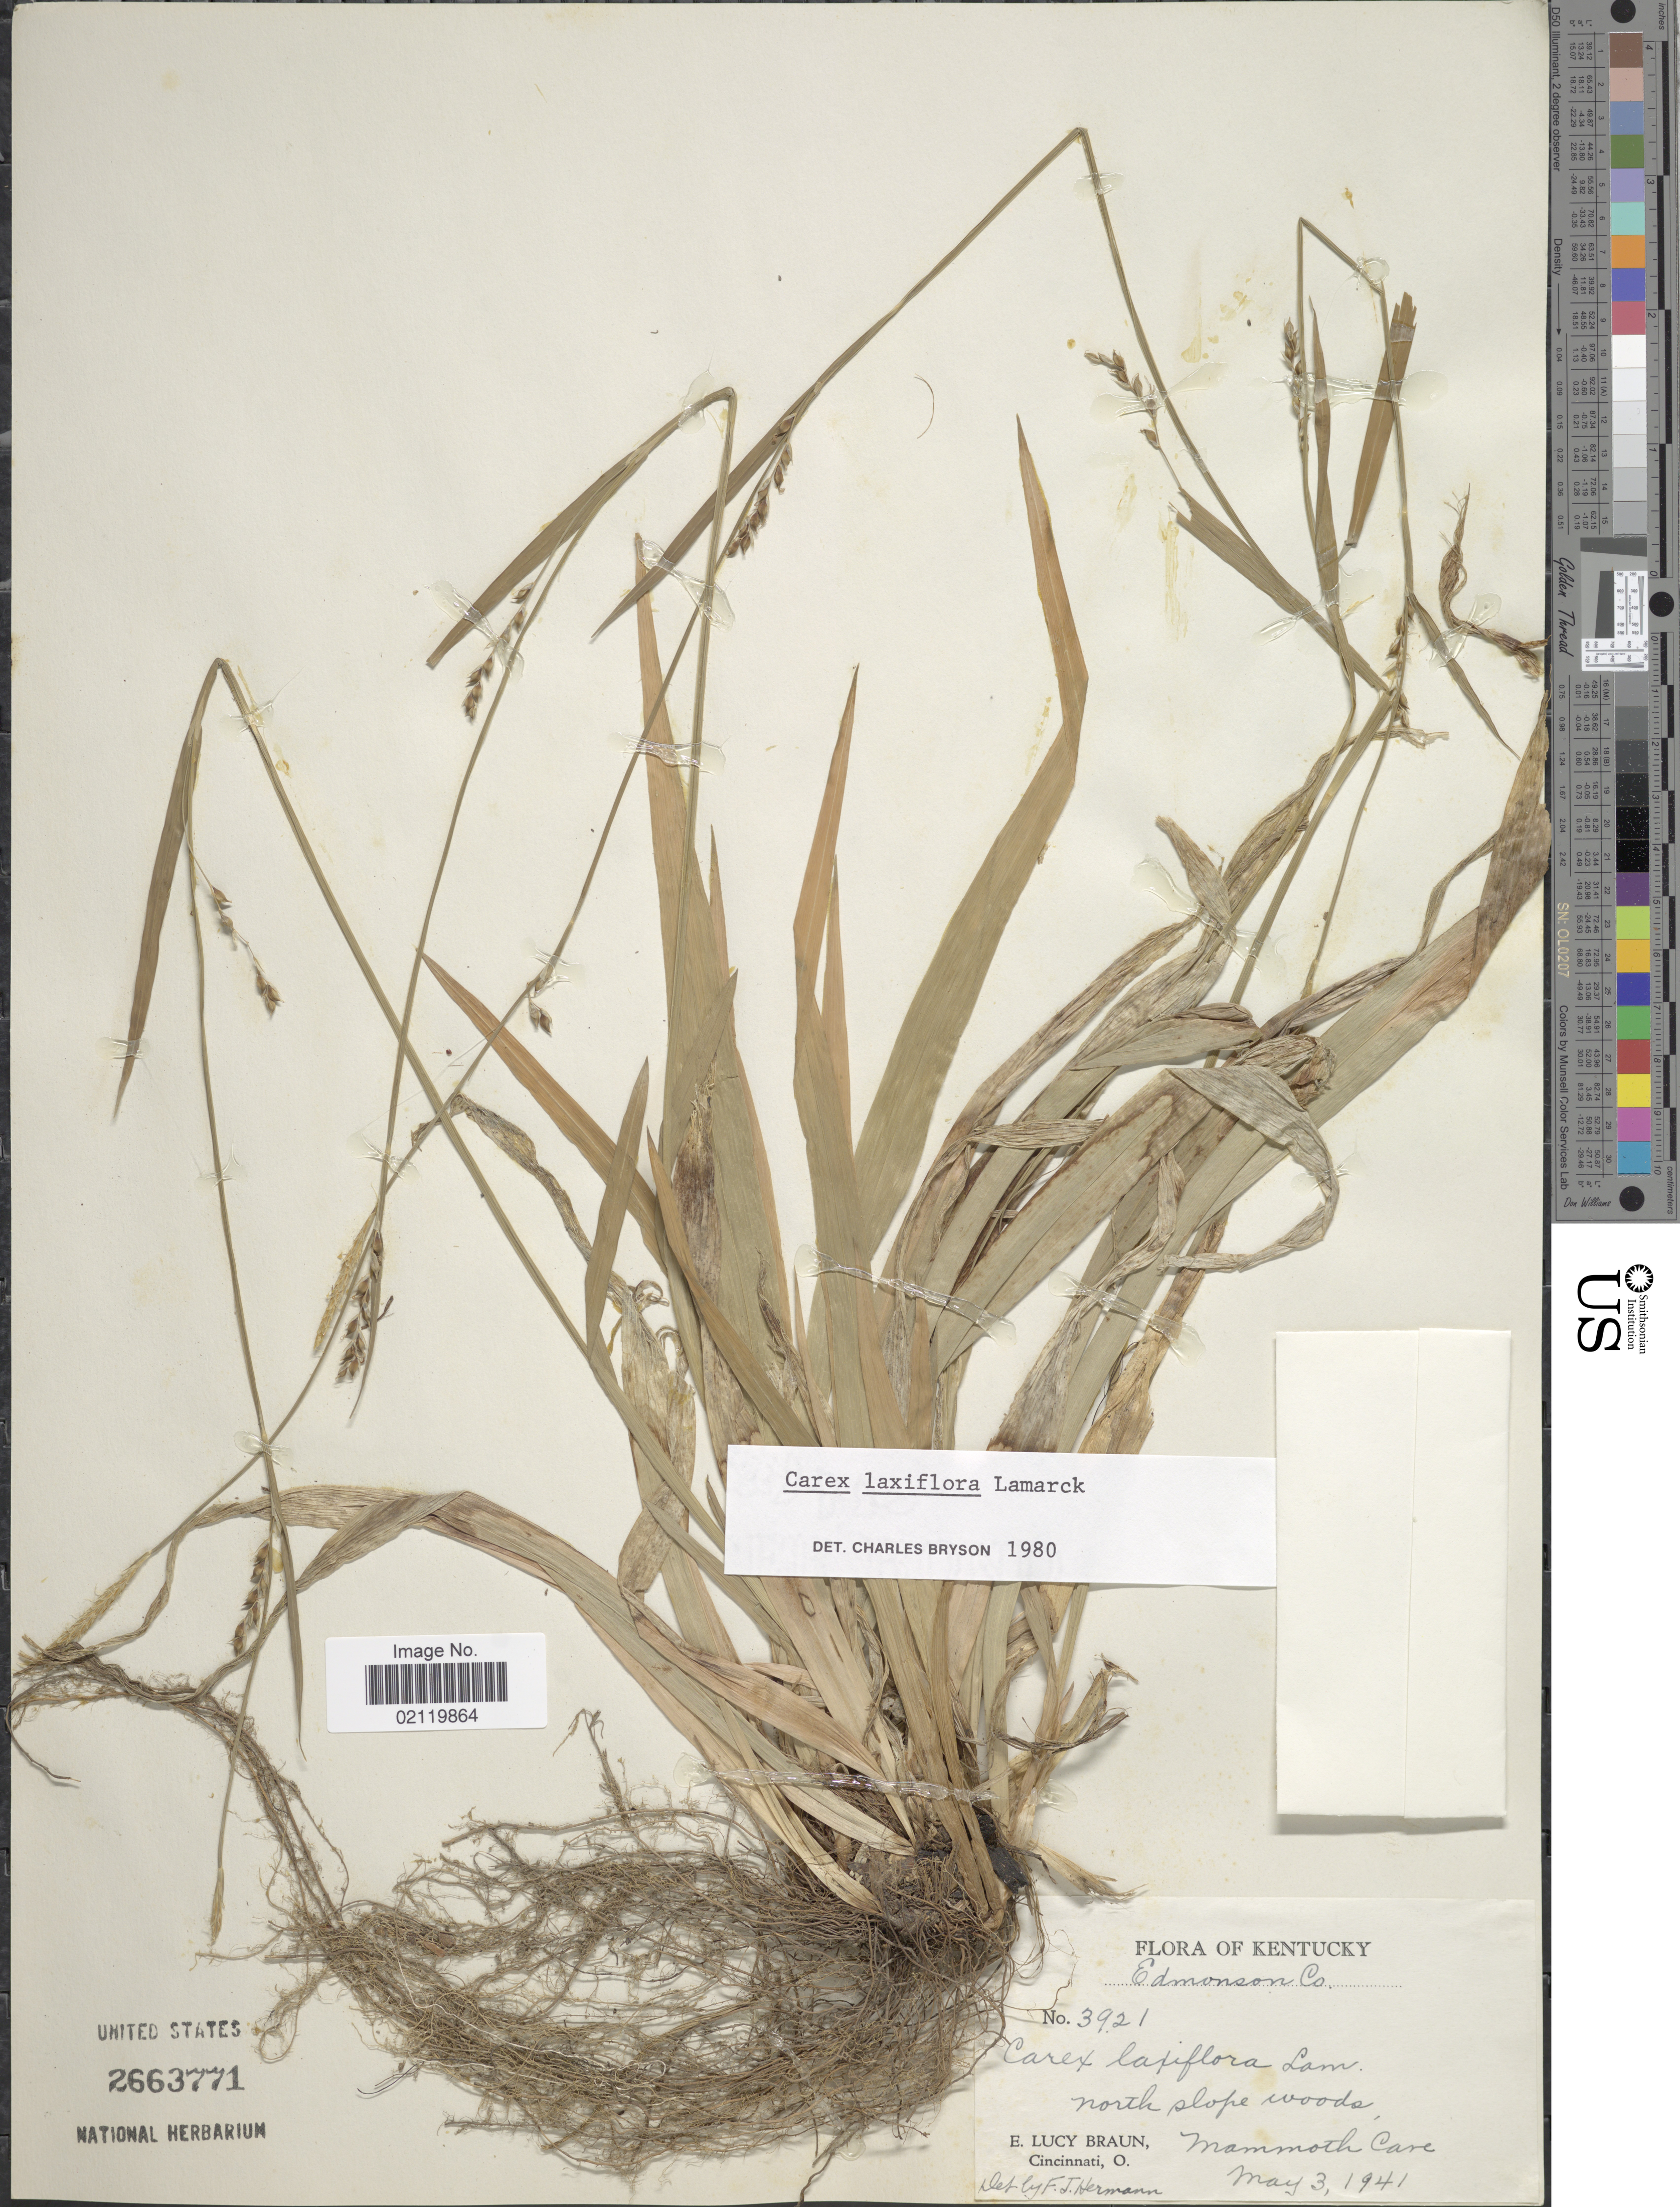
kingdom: Plantae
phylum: Tracheophyta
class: Liliopsida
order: Poales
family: Cyperaceae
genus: Carex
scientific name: Carex laxiflora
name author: Lam.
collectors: E. L. Braun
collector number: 3921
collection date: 1941-05-03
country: United States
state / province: Kentucky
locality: Edmonson Co. North slope woods, Mammoth Cave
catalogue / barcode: US 2663771